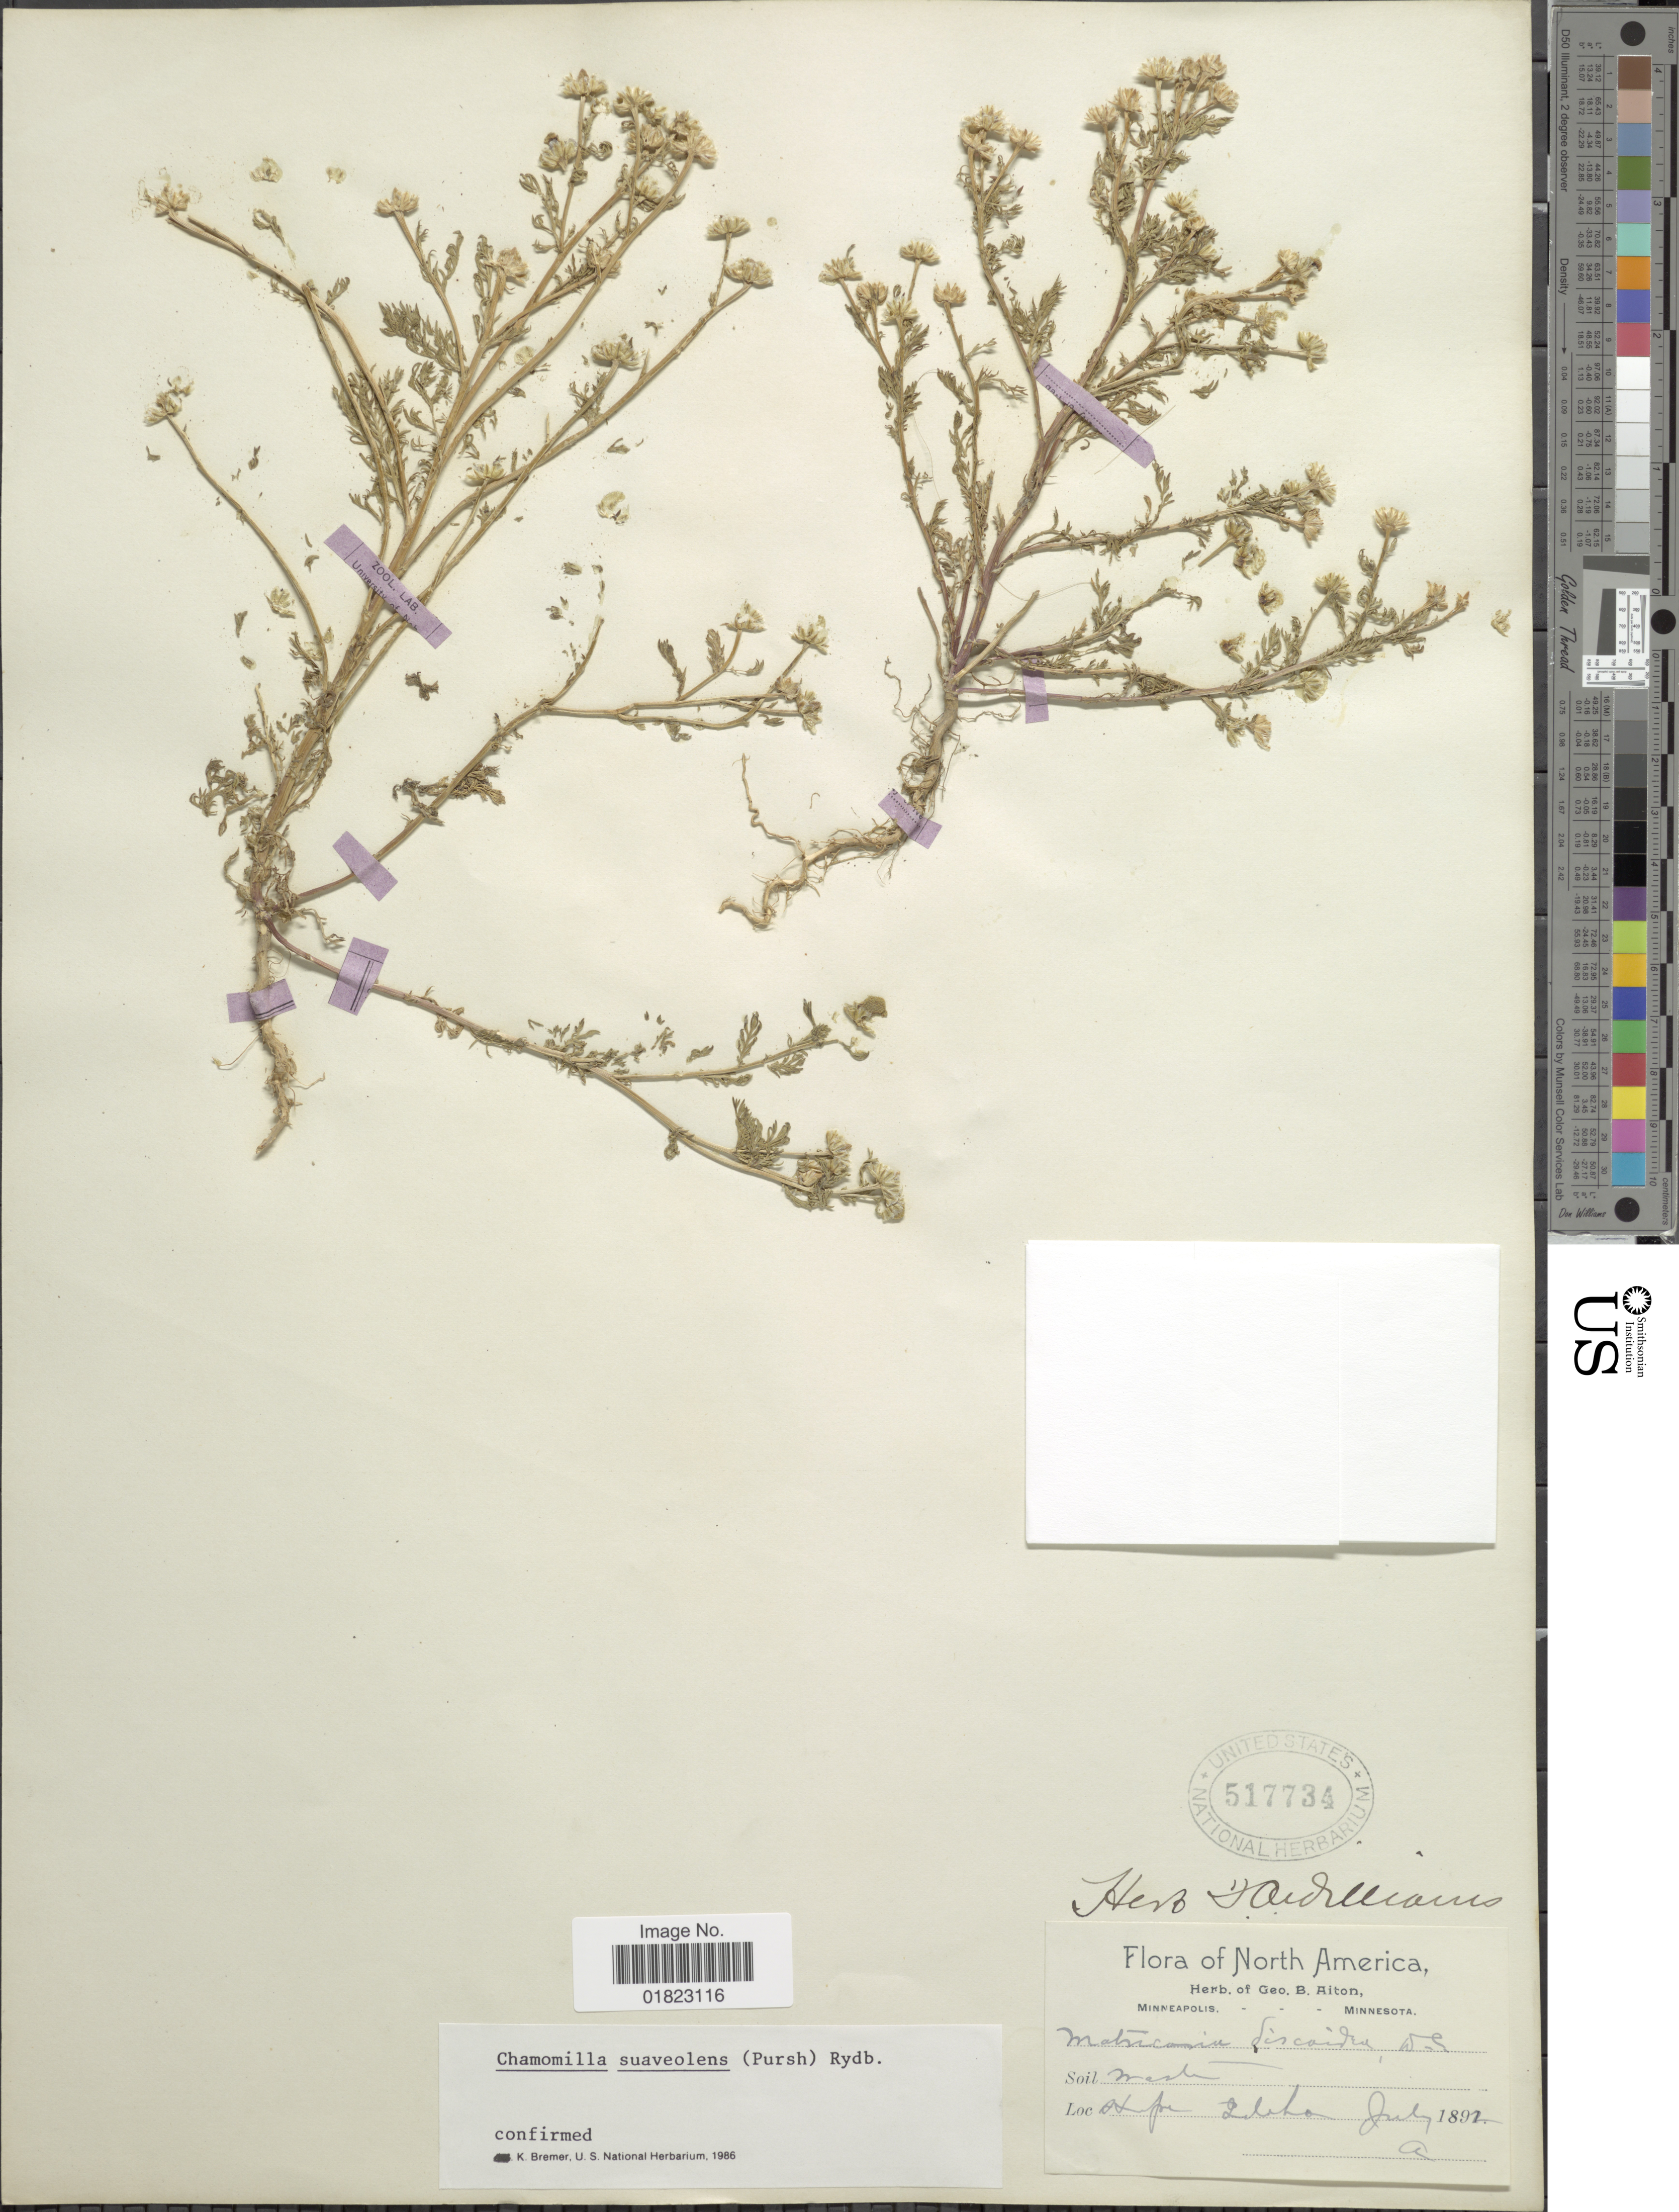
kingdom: Plantae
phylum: Tracheophyta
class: Magnoliopsida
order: Asterales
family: Asteraceae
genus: Matricaria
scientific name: Matricaria matricarioides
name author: (Less.) Porter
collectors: G. B. Aiton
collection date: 1891-07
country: United States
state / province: Idaho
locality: Slope [interpreted] Idaho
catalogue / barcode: US 517734